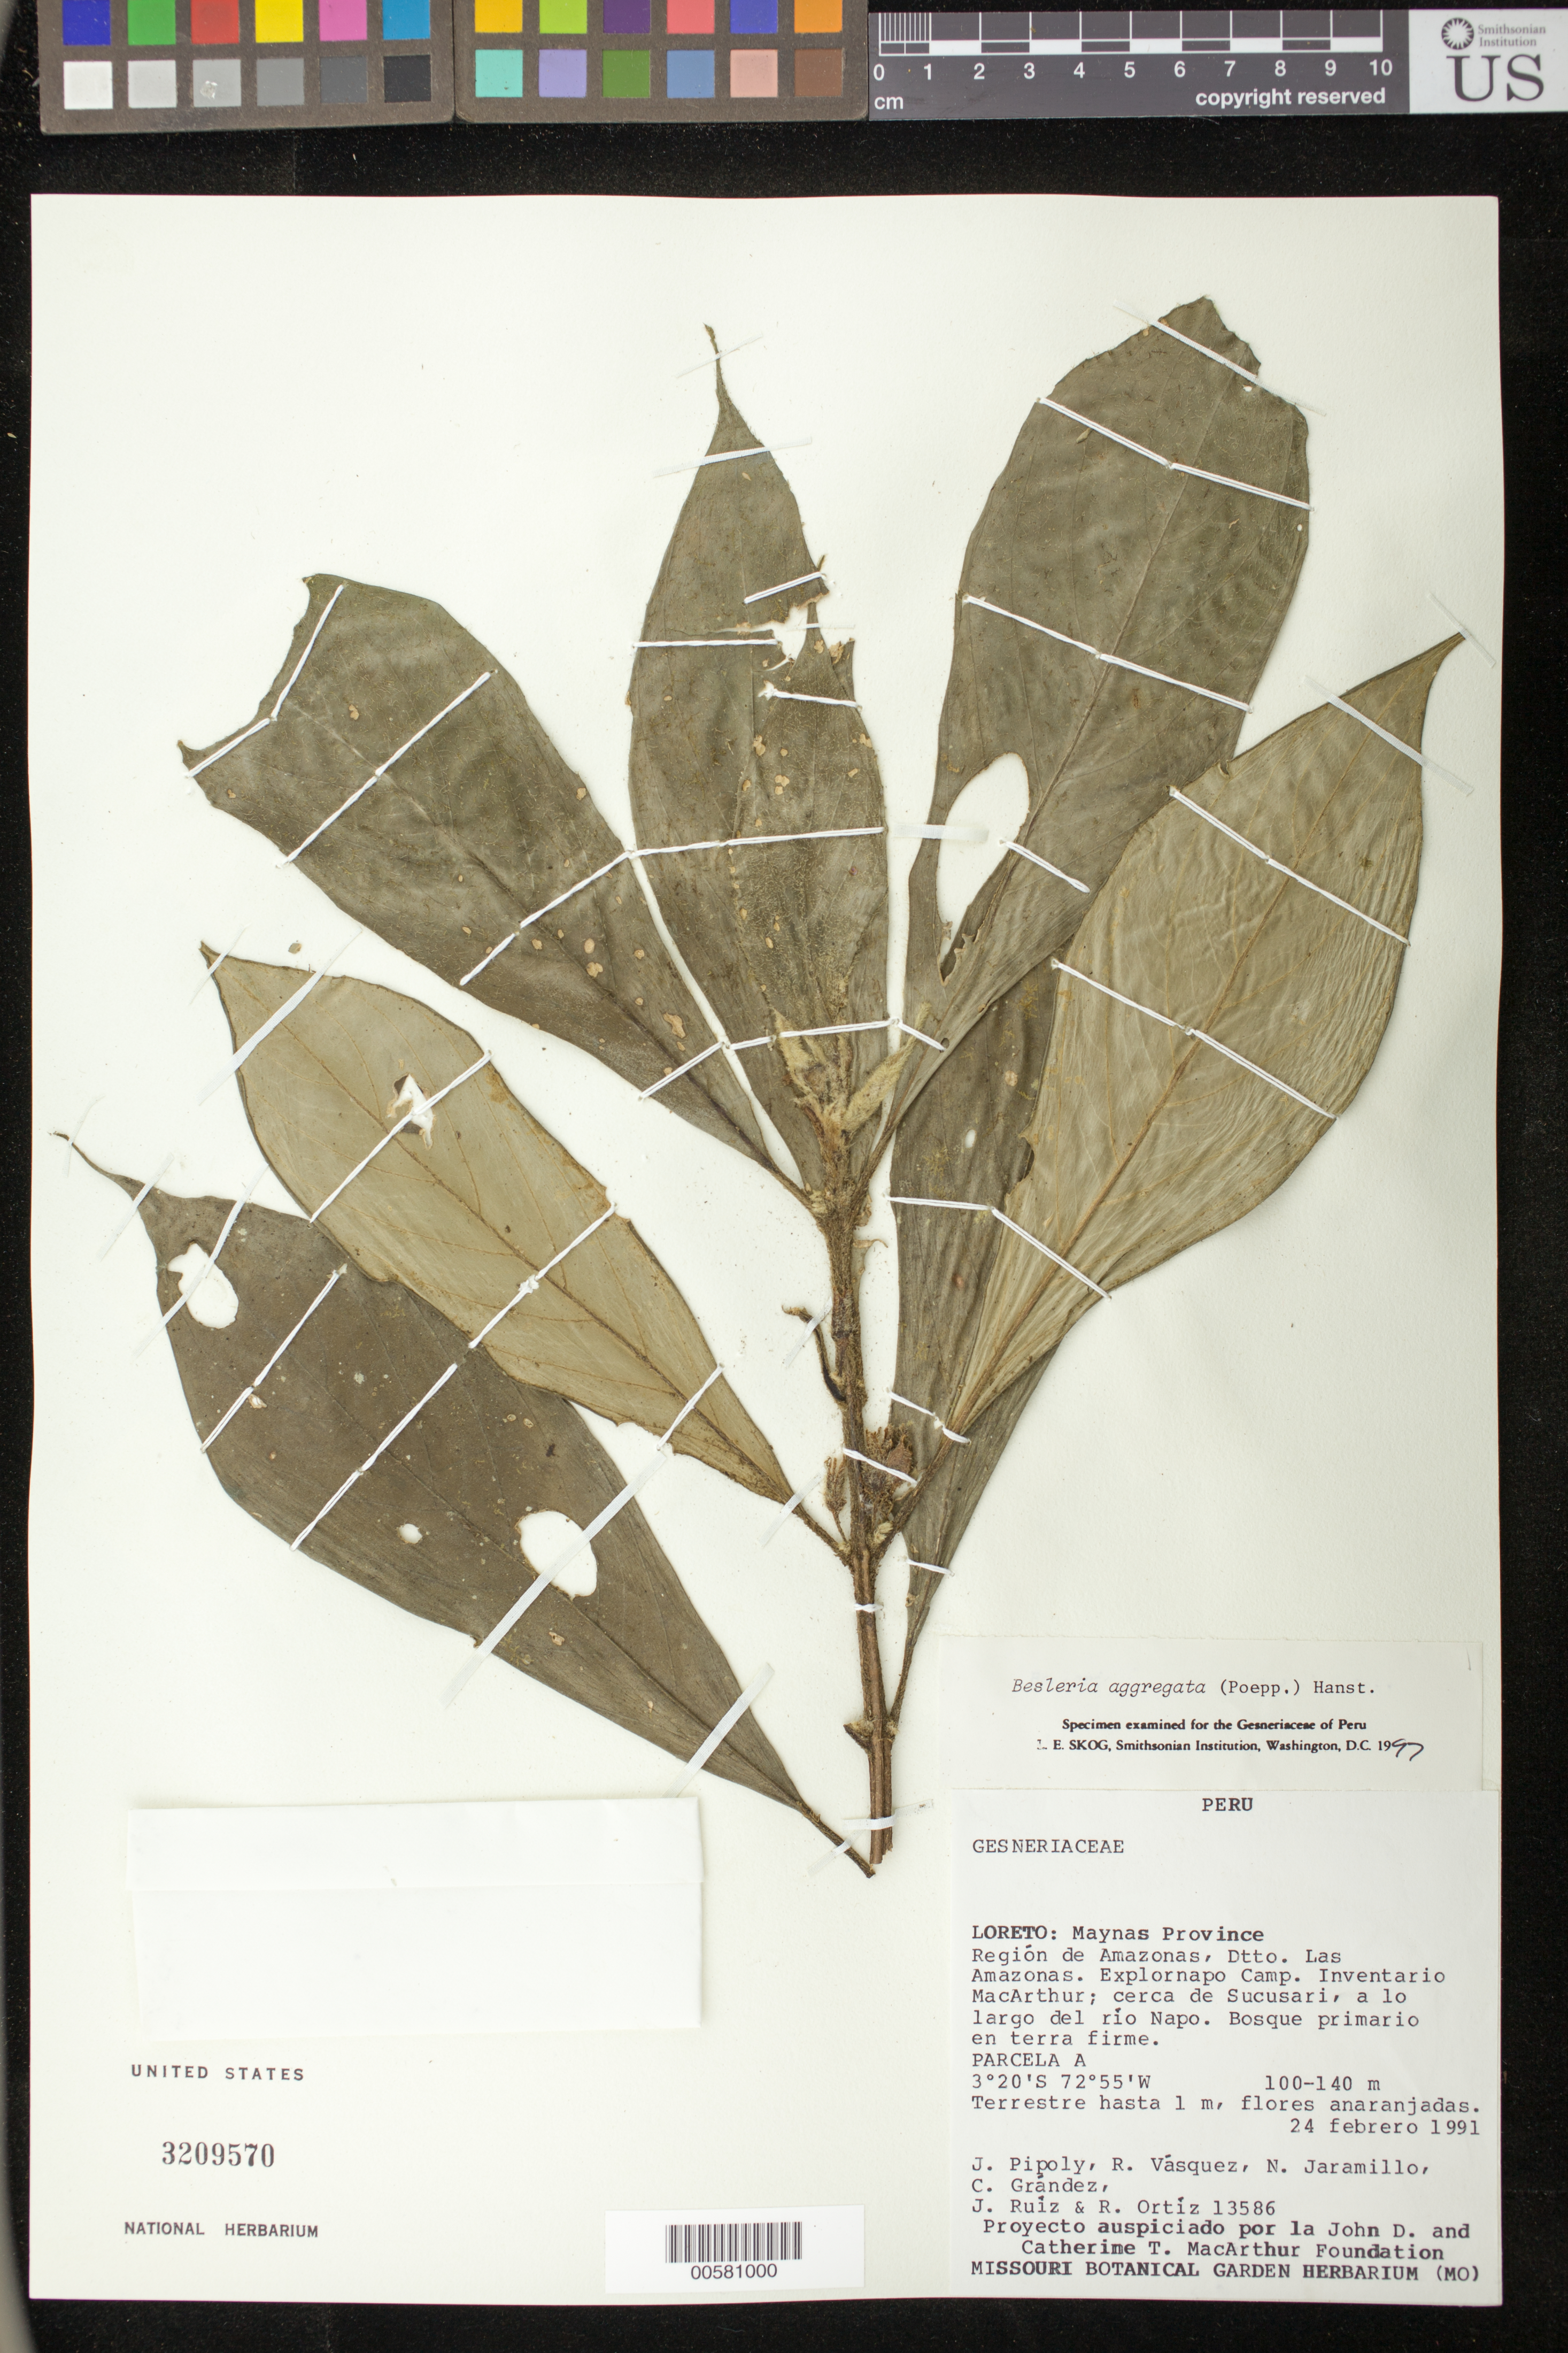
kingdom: Plantae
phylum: Tracheophyta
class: Magnoliopsida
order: Lamiales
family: Gesneriaceae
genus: Besleria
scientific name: Besleria aggregata var. aggregata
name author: (Mart.) Hanst.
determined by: Skog, Laurence E.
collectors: J. J. Pipoly, R. Vásquez, N. Jaramillo, C. Grández, J. Ruiz & R. del C. Ortiz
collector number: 13586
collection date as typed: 24 Feb 1991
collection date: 1991-02-24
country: Peru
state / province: Loreto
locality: Prov. Maynas; región de Amazonas, Dtto. Las Amazonas, Explornapo Camp, Inventario MacArthur, cerca de Sucusari, a lo largo del río Napo; Parcela A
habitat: Bosque primario en terra firme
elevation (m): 100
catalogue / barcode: US 3209570